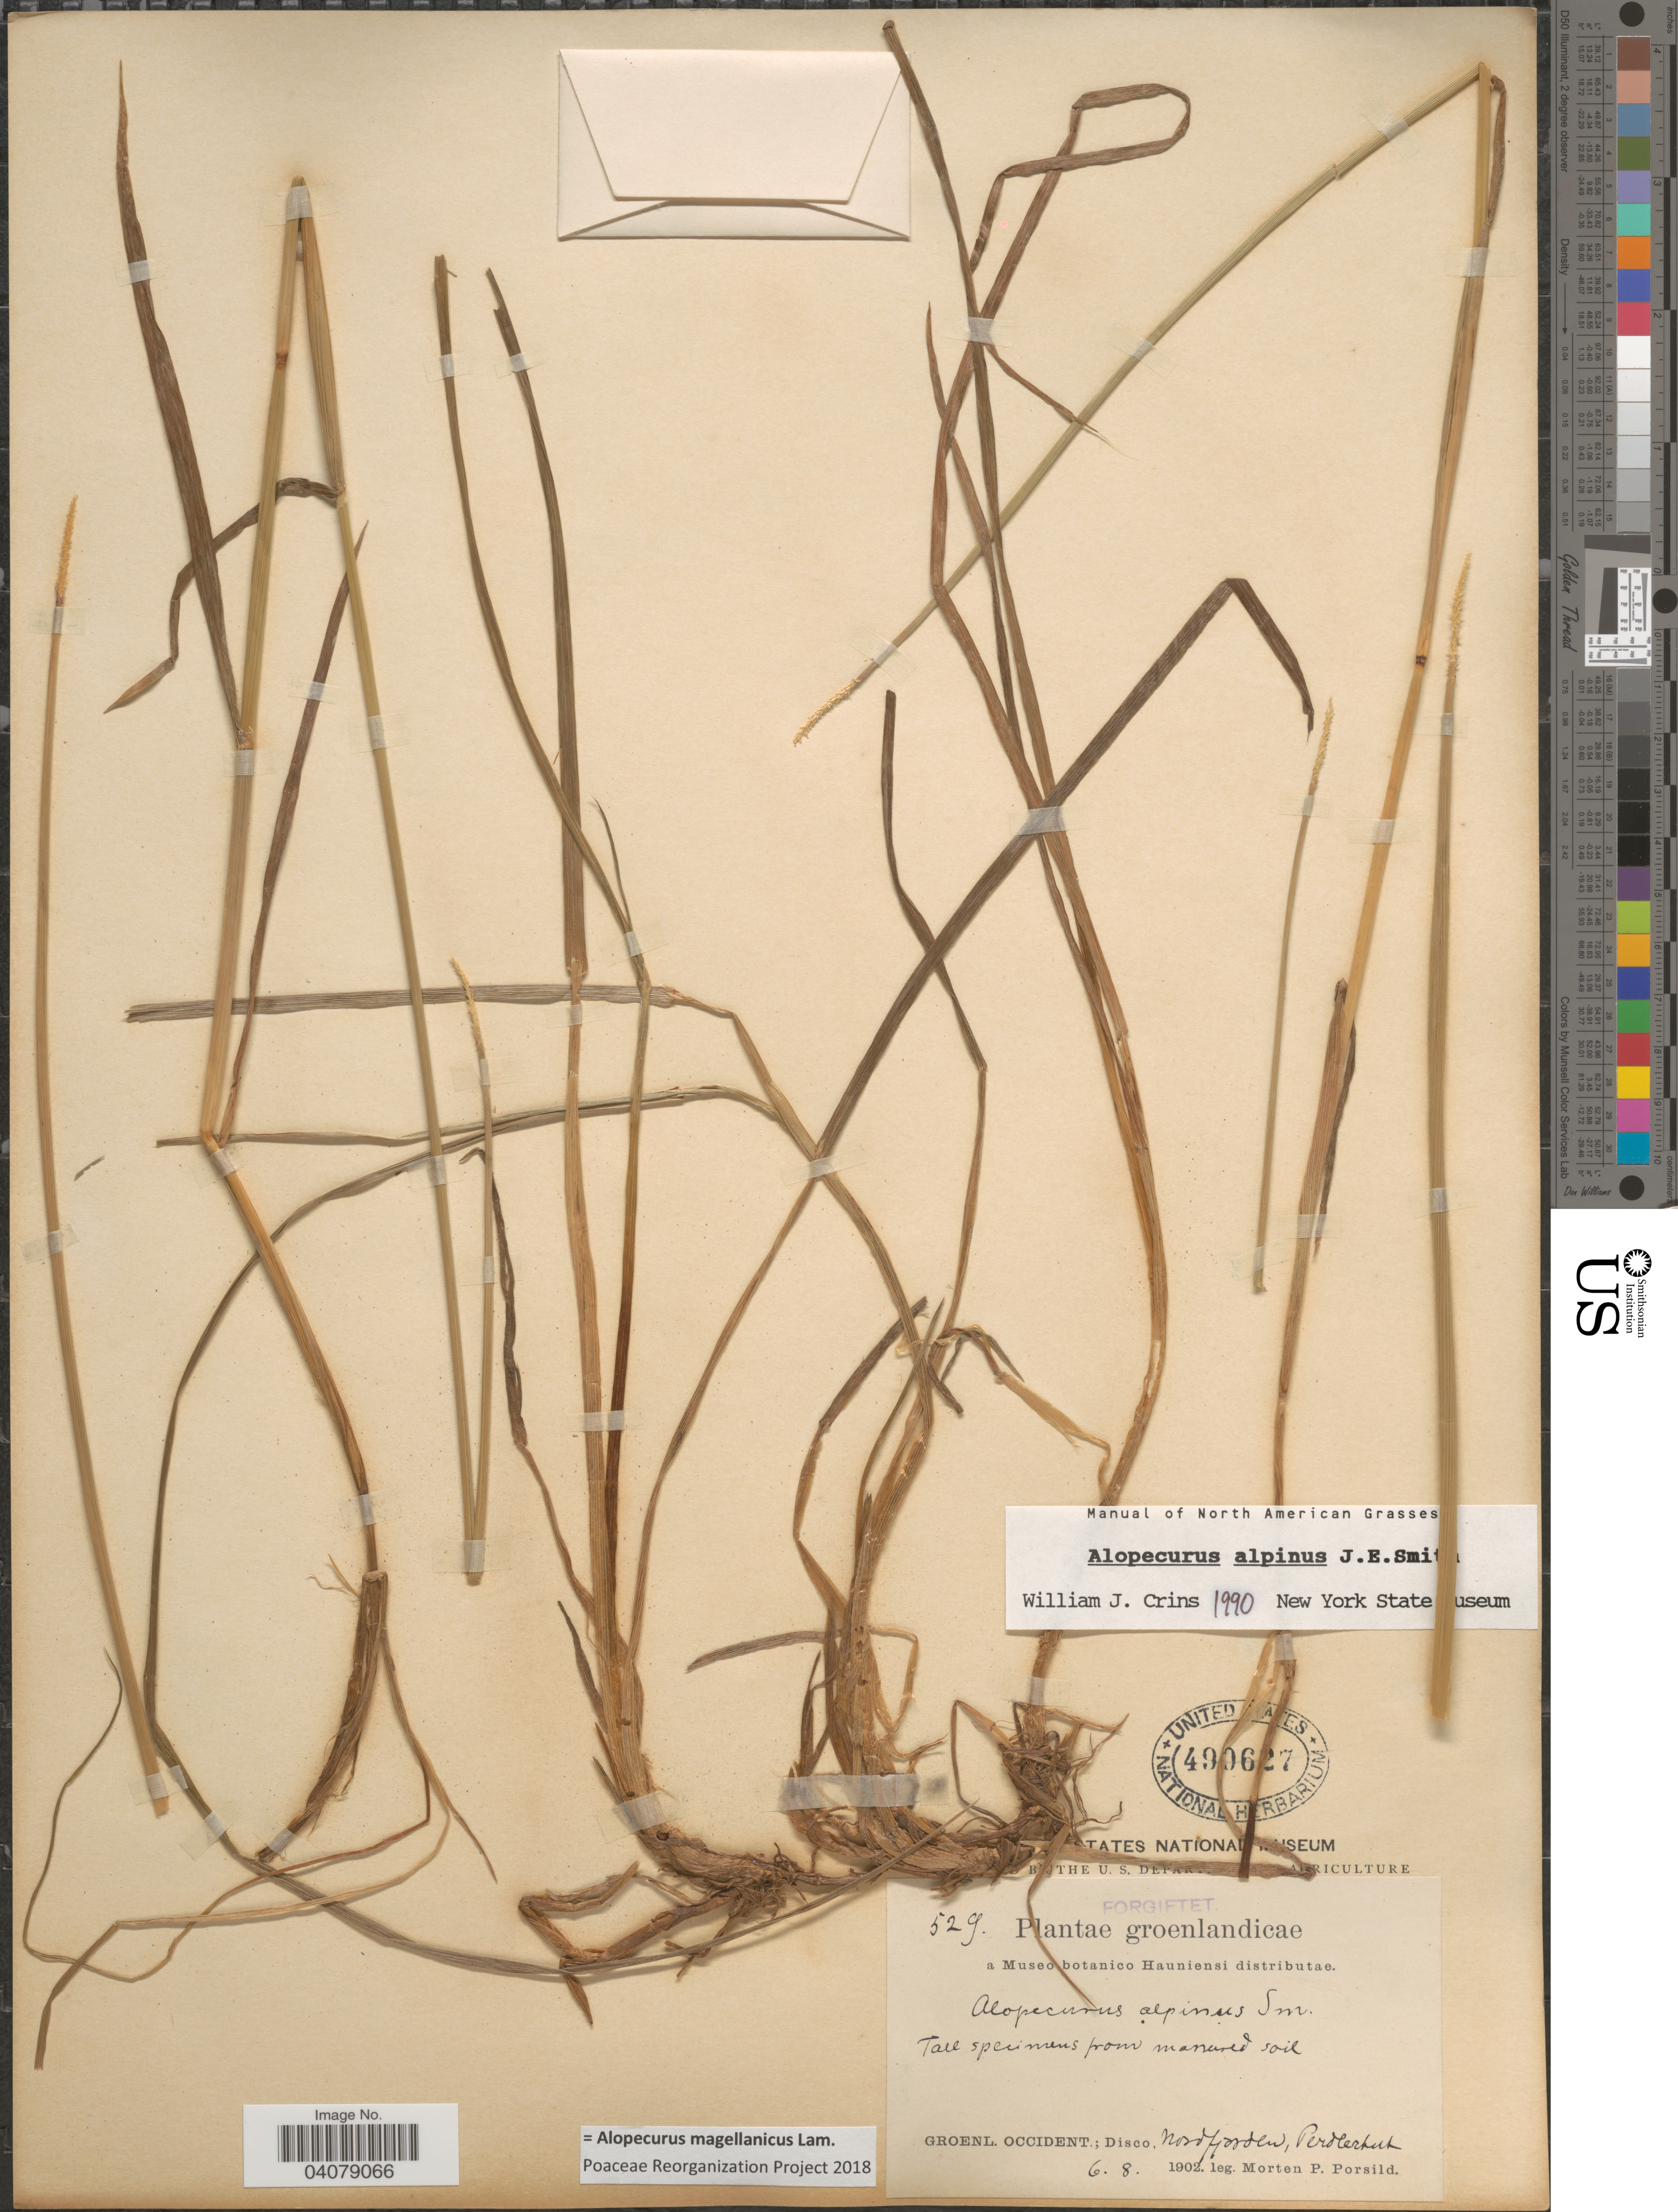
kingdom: Plantae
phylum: Tracheophyta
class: Liliopsida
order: Poales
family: Poaceae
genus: Alopecurus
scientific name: Alopecurus magellanicus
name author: Lam.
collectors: M. P. Porsild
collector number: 529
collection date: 1902-08-06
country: Greenland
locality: Groenlandicae. Groenl. Occident.; Disco. Nordfjorden, Perdlertut.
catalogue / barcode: US 490627